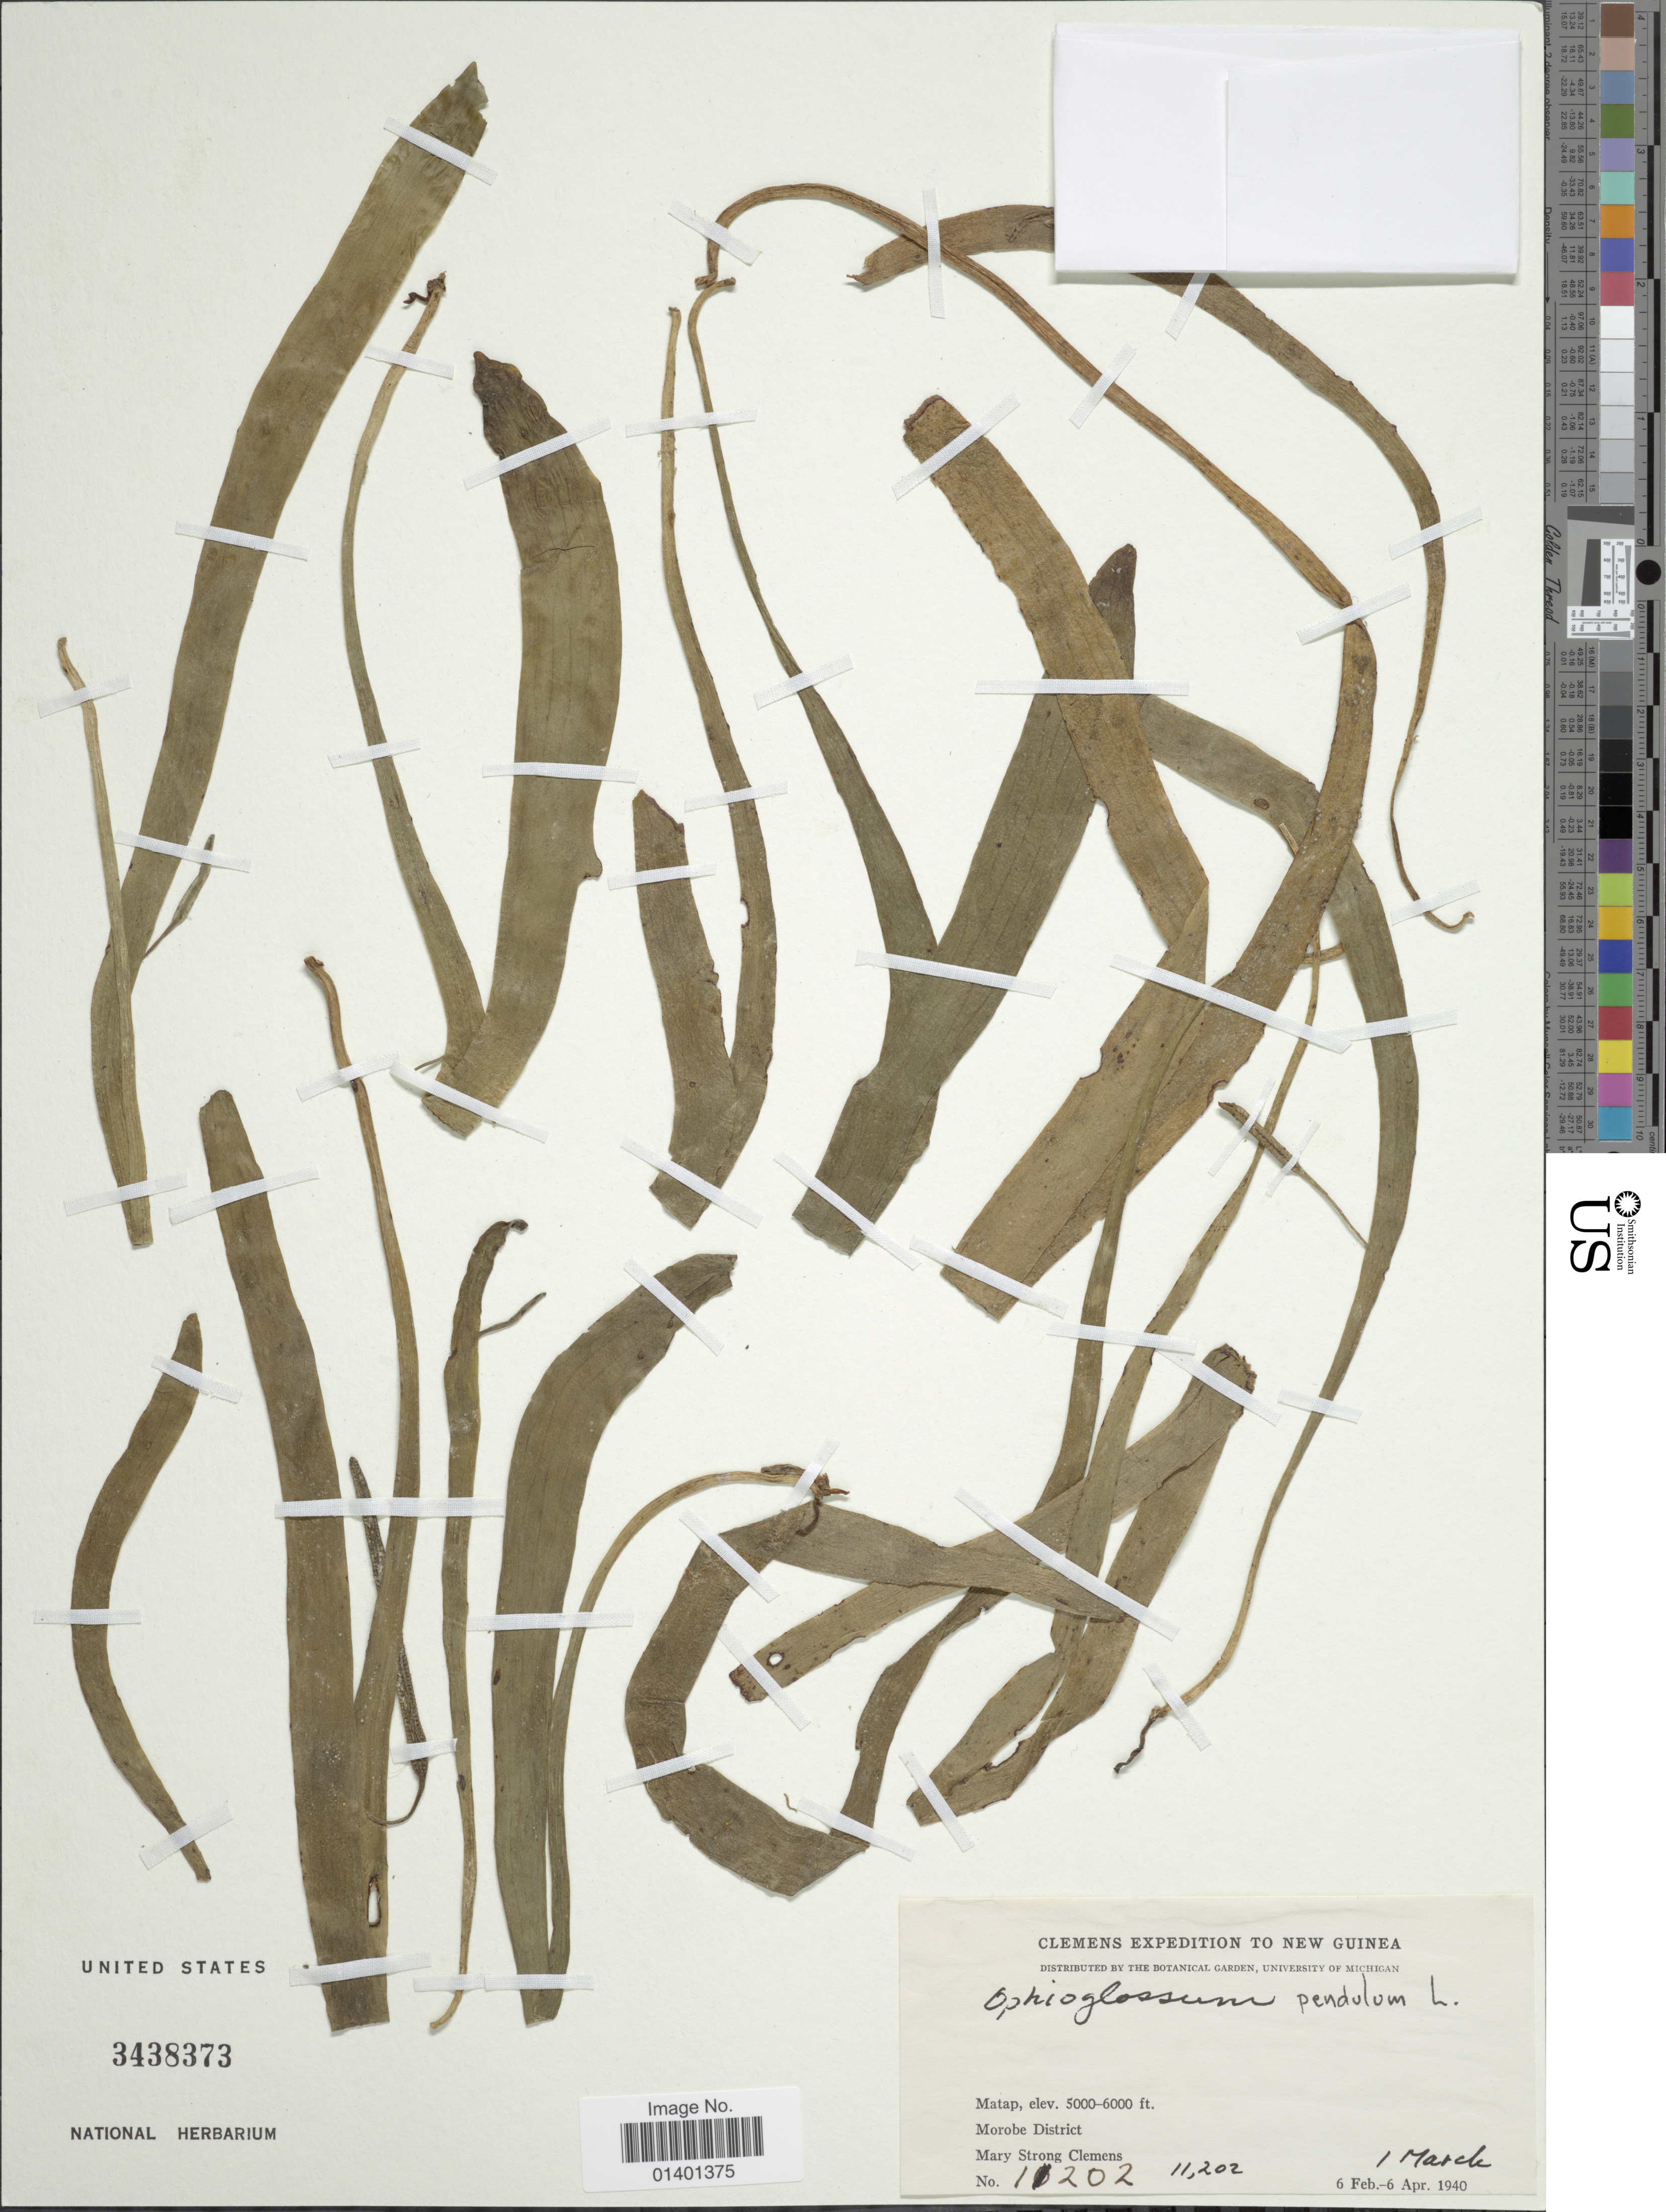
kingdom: Plantae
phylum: Tracheophyta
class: Polypodiopsida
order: Ophioglossales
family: Ophioglossaceae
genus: Ophioglossum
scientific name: Ophioglossum pendulum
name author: L.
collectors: M. S. Clemens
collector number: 11202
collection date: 1940-02-06/1940-04-06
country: Papua New Guinea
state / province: Morobe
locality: New Guinea, Matap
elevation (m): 1524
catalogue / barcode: US 3438373